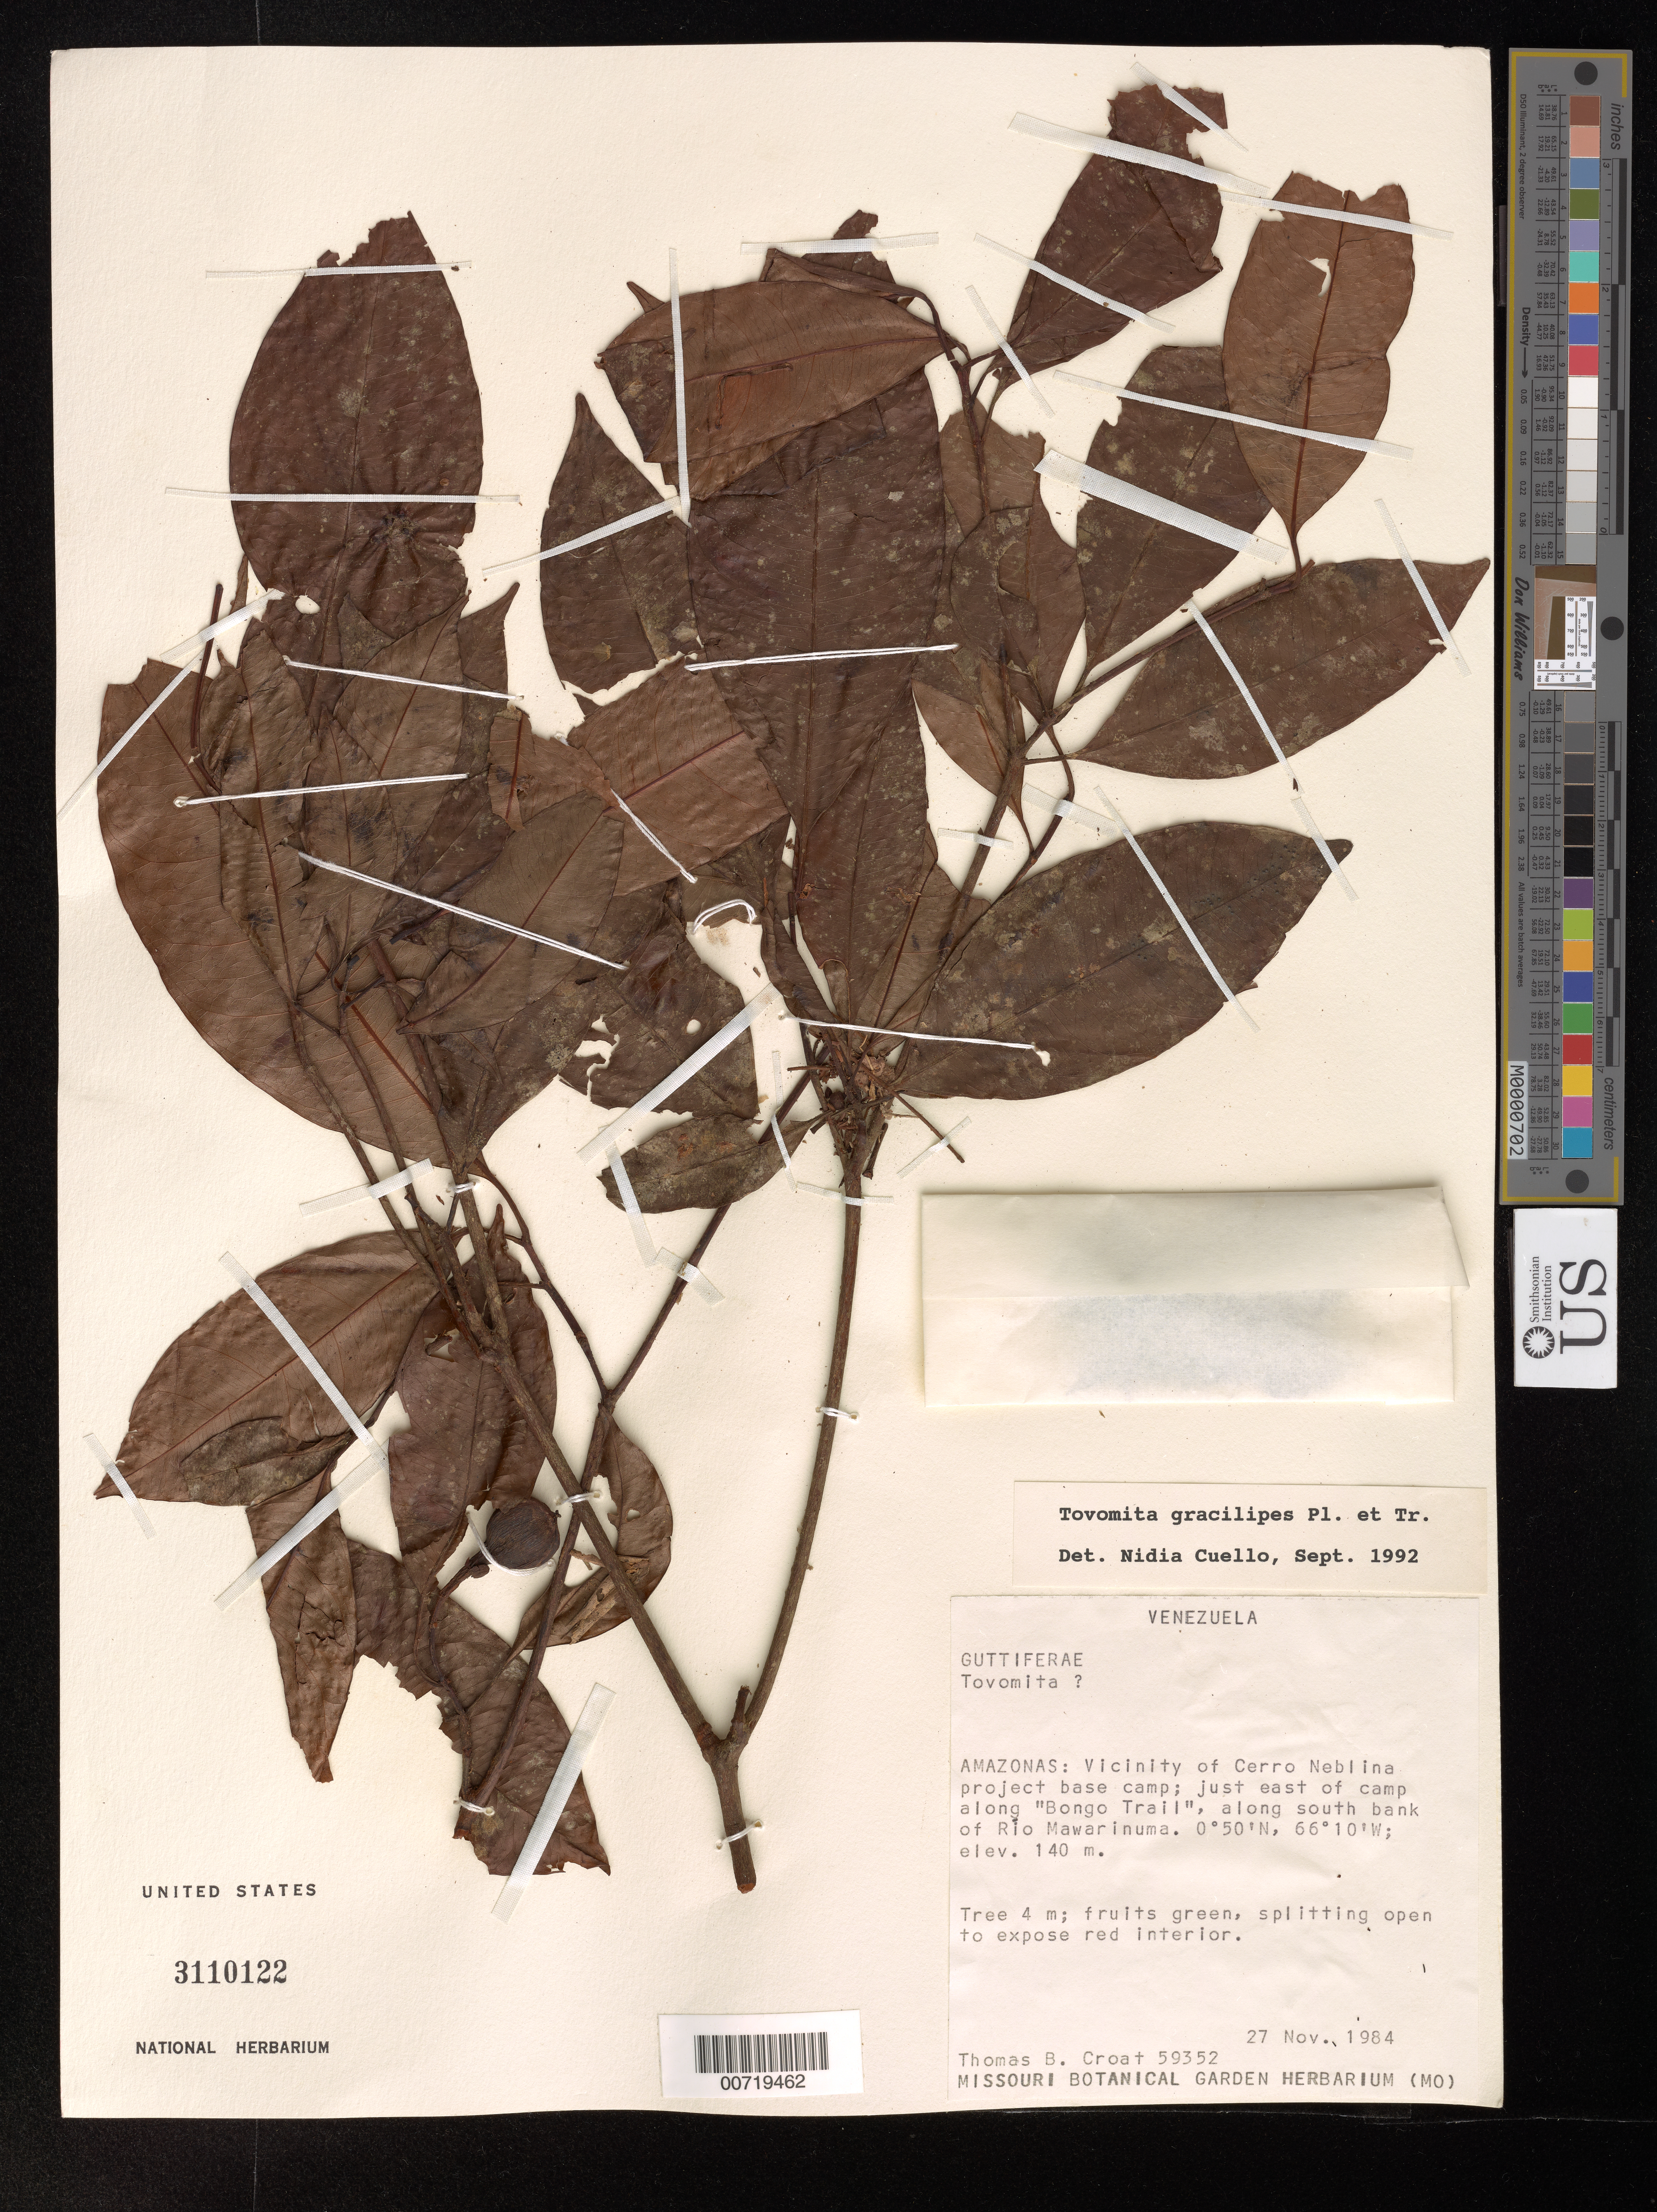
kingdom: Plantae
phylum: Tracheophyta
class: Magnoliopsida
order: Malpighiales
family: Clusiaceae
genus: Tovomita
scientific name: Tovomita gracilipes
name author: Planch. & Triana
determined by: Cuello, Nidia L.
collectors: T. B. Croat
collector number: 59352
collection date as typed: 27-Nov-84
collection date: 1984-11-27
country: Venezuela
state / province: Amazonas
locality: Cerro Neblina base camp, E of camp on "Bongo Trail", S bank of Río Mawarinuma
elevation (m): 140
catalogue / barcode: US 3110122